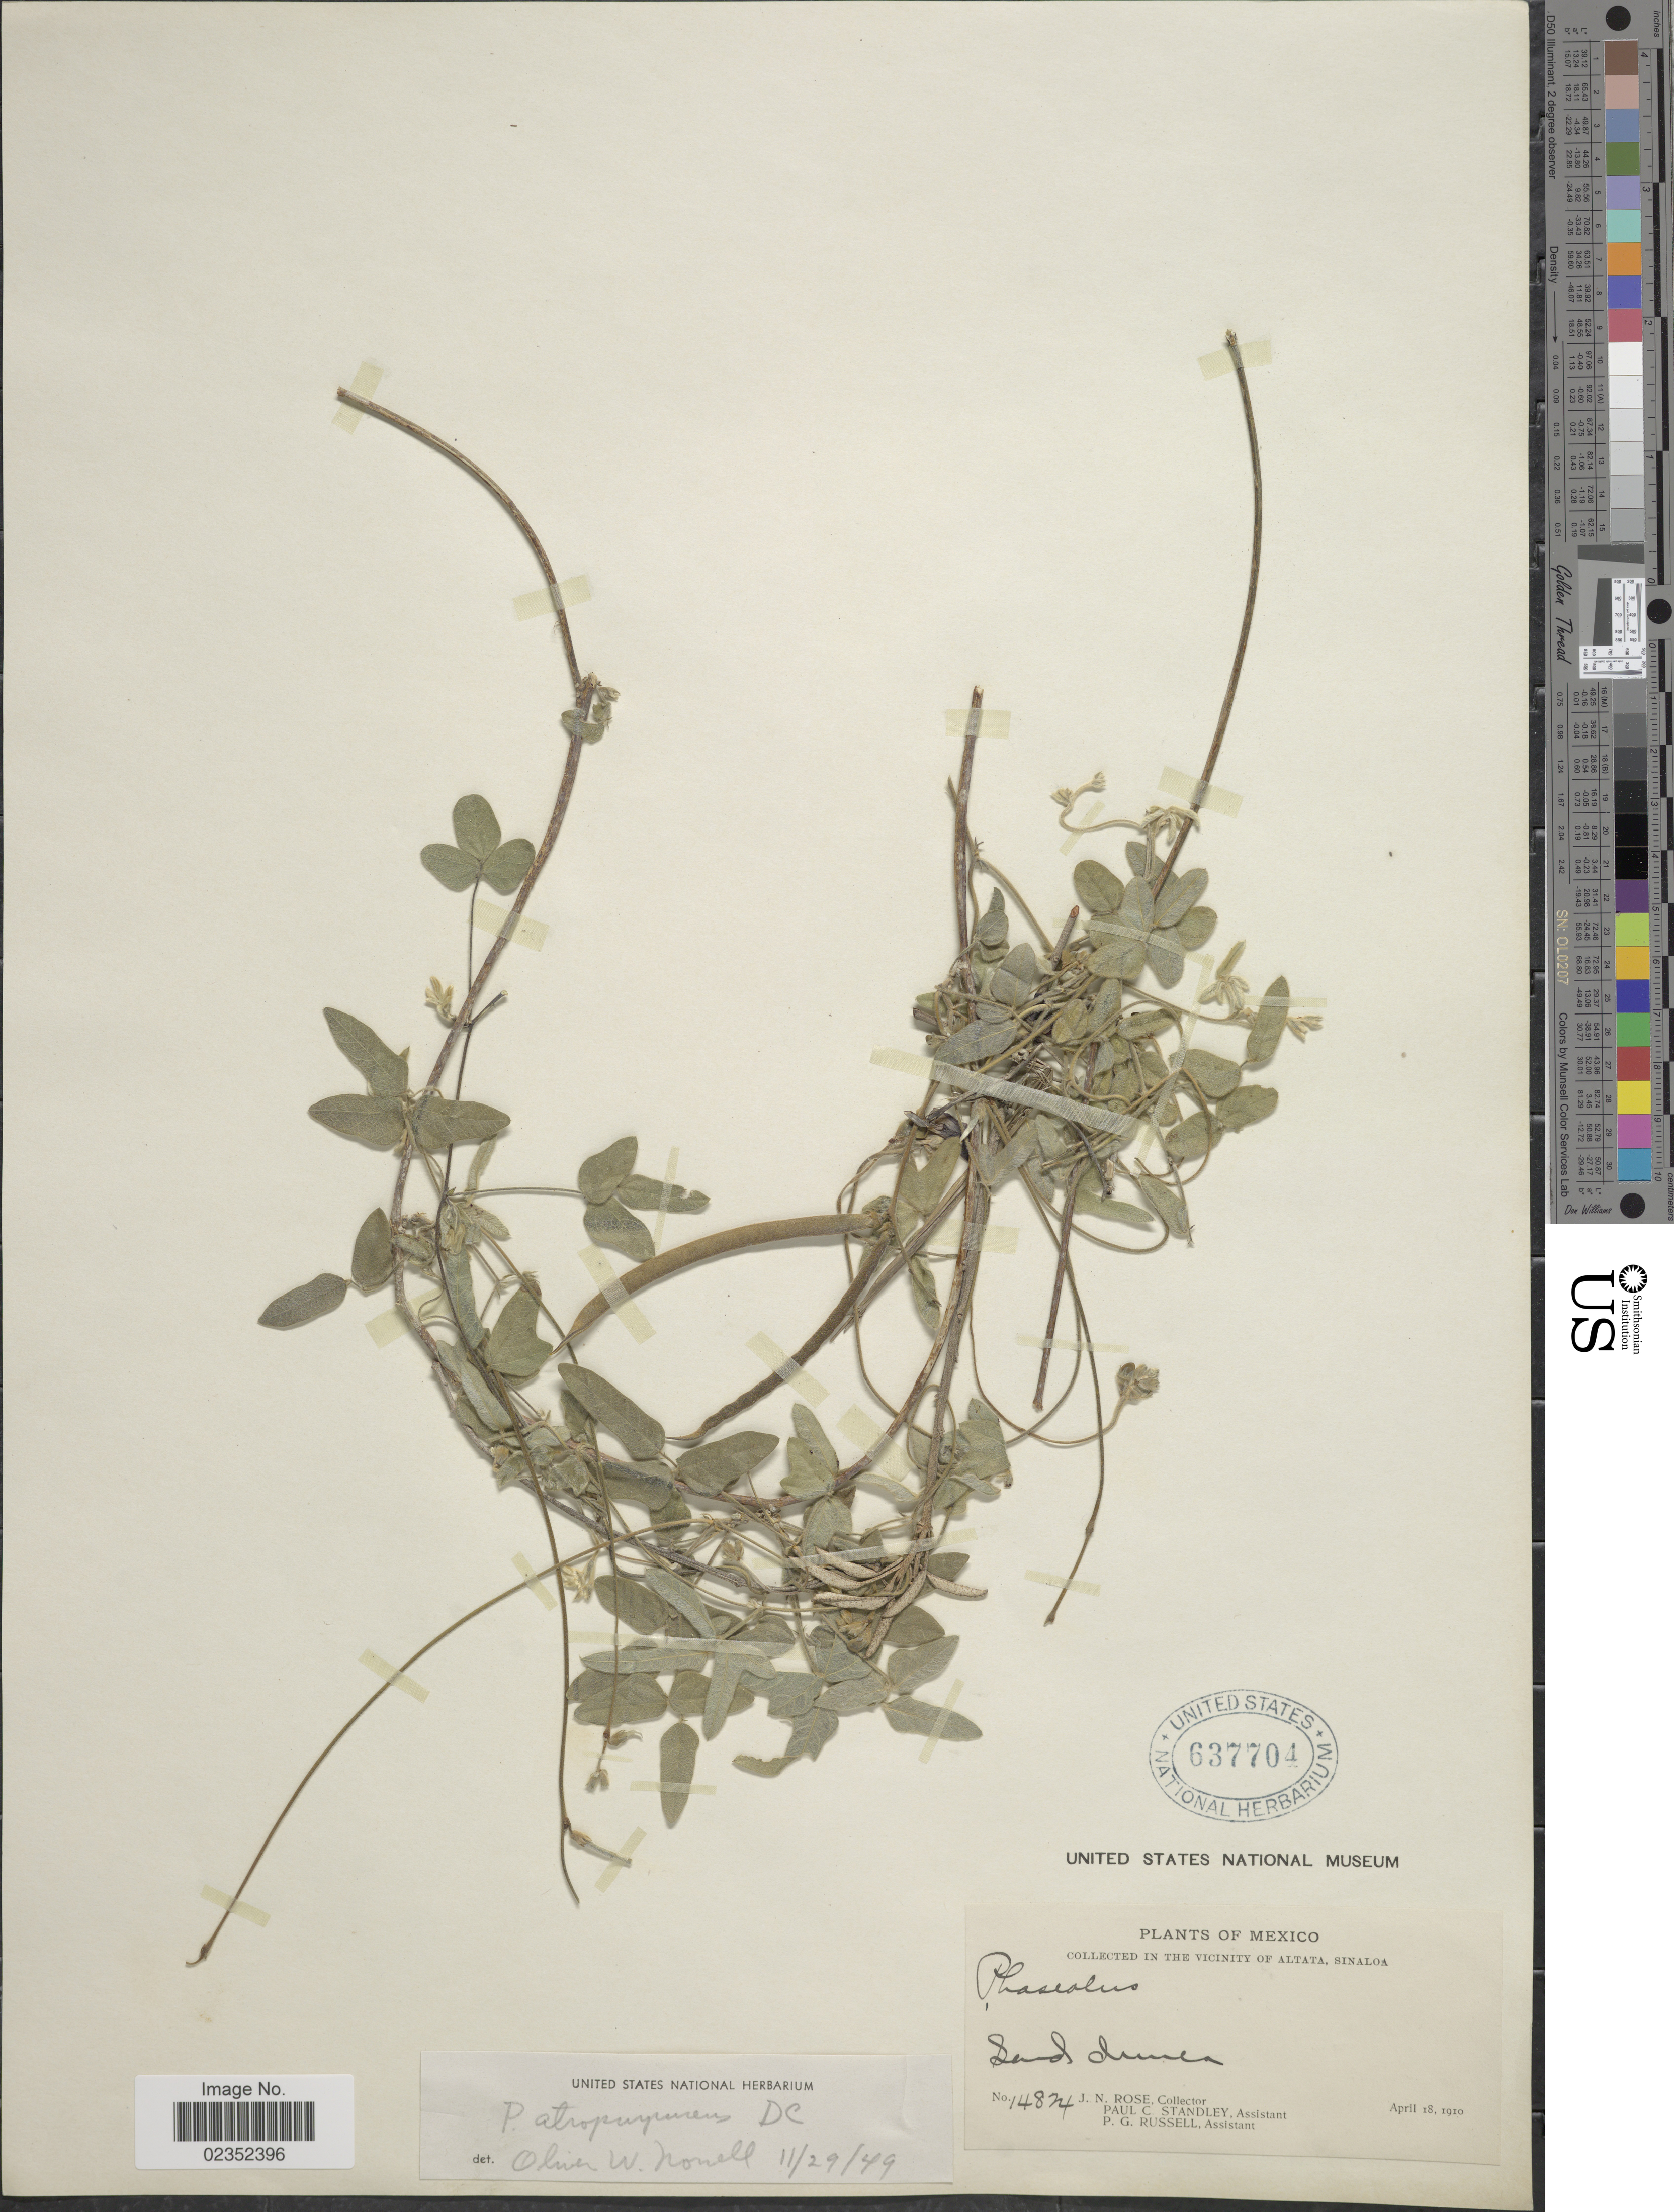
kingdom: Plantae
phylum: Tracheophyta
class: Magnoliopsida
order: Fabales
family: Fabaceae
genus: Macroptilium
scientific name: Macroptilium atropurpureum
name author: (DC.) Urb.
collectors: J. N. Rose, P. C. Standley & P. G. Russell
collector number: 14824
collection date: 1910-04-18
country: Mexico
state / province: Sinaloa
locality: The vicinity of Altata. Sand dunes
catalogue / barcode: US 637704